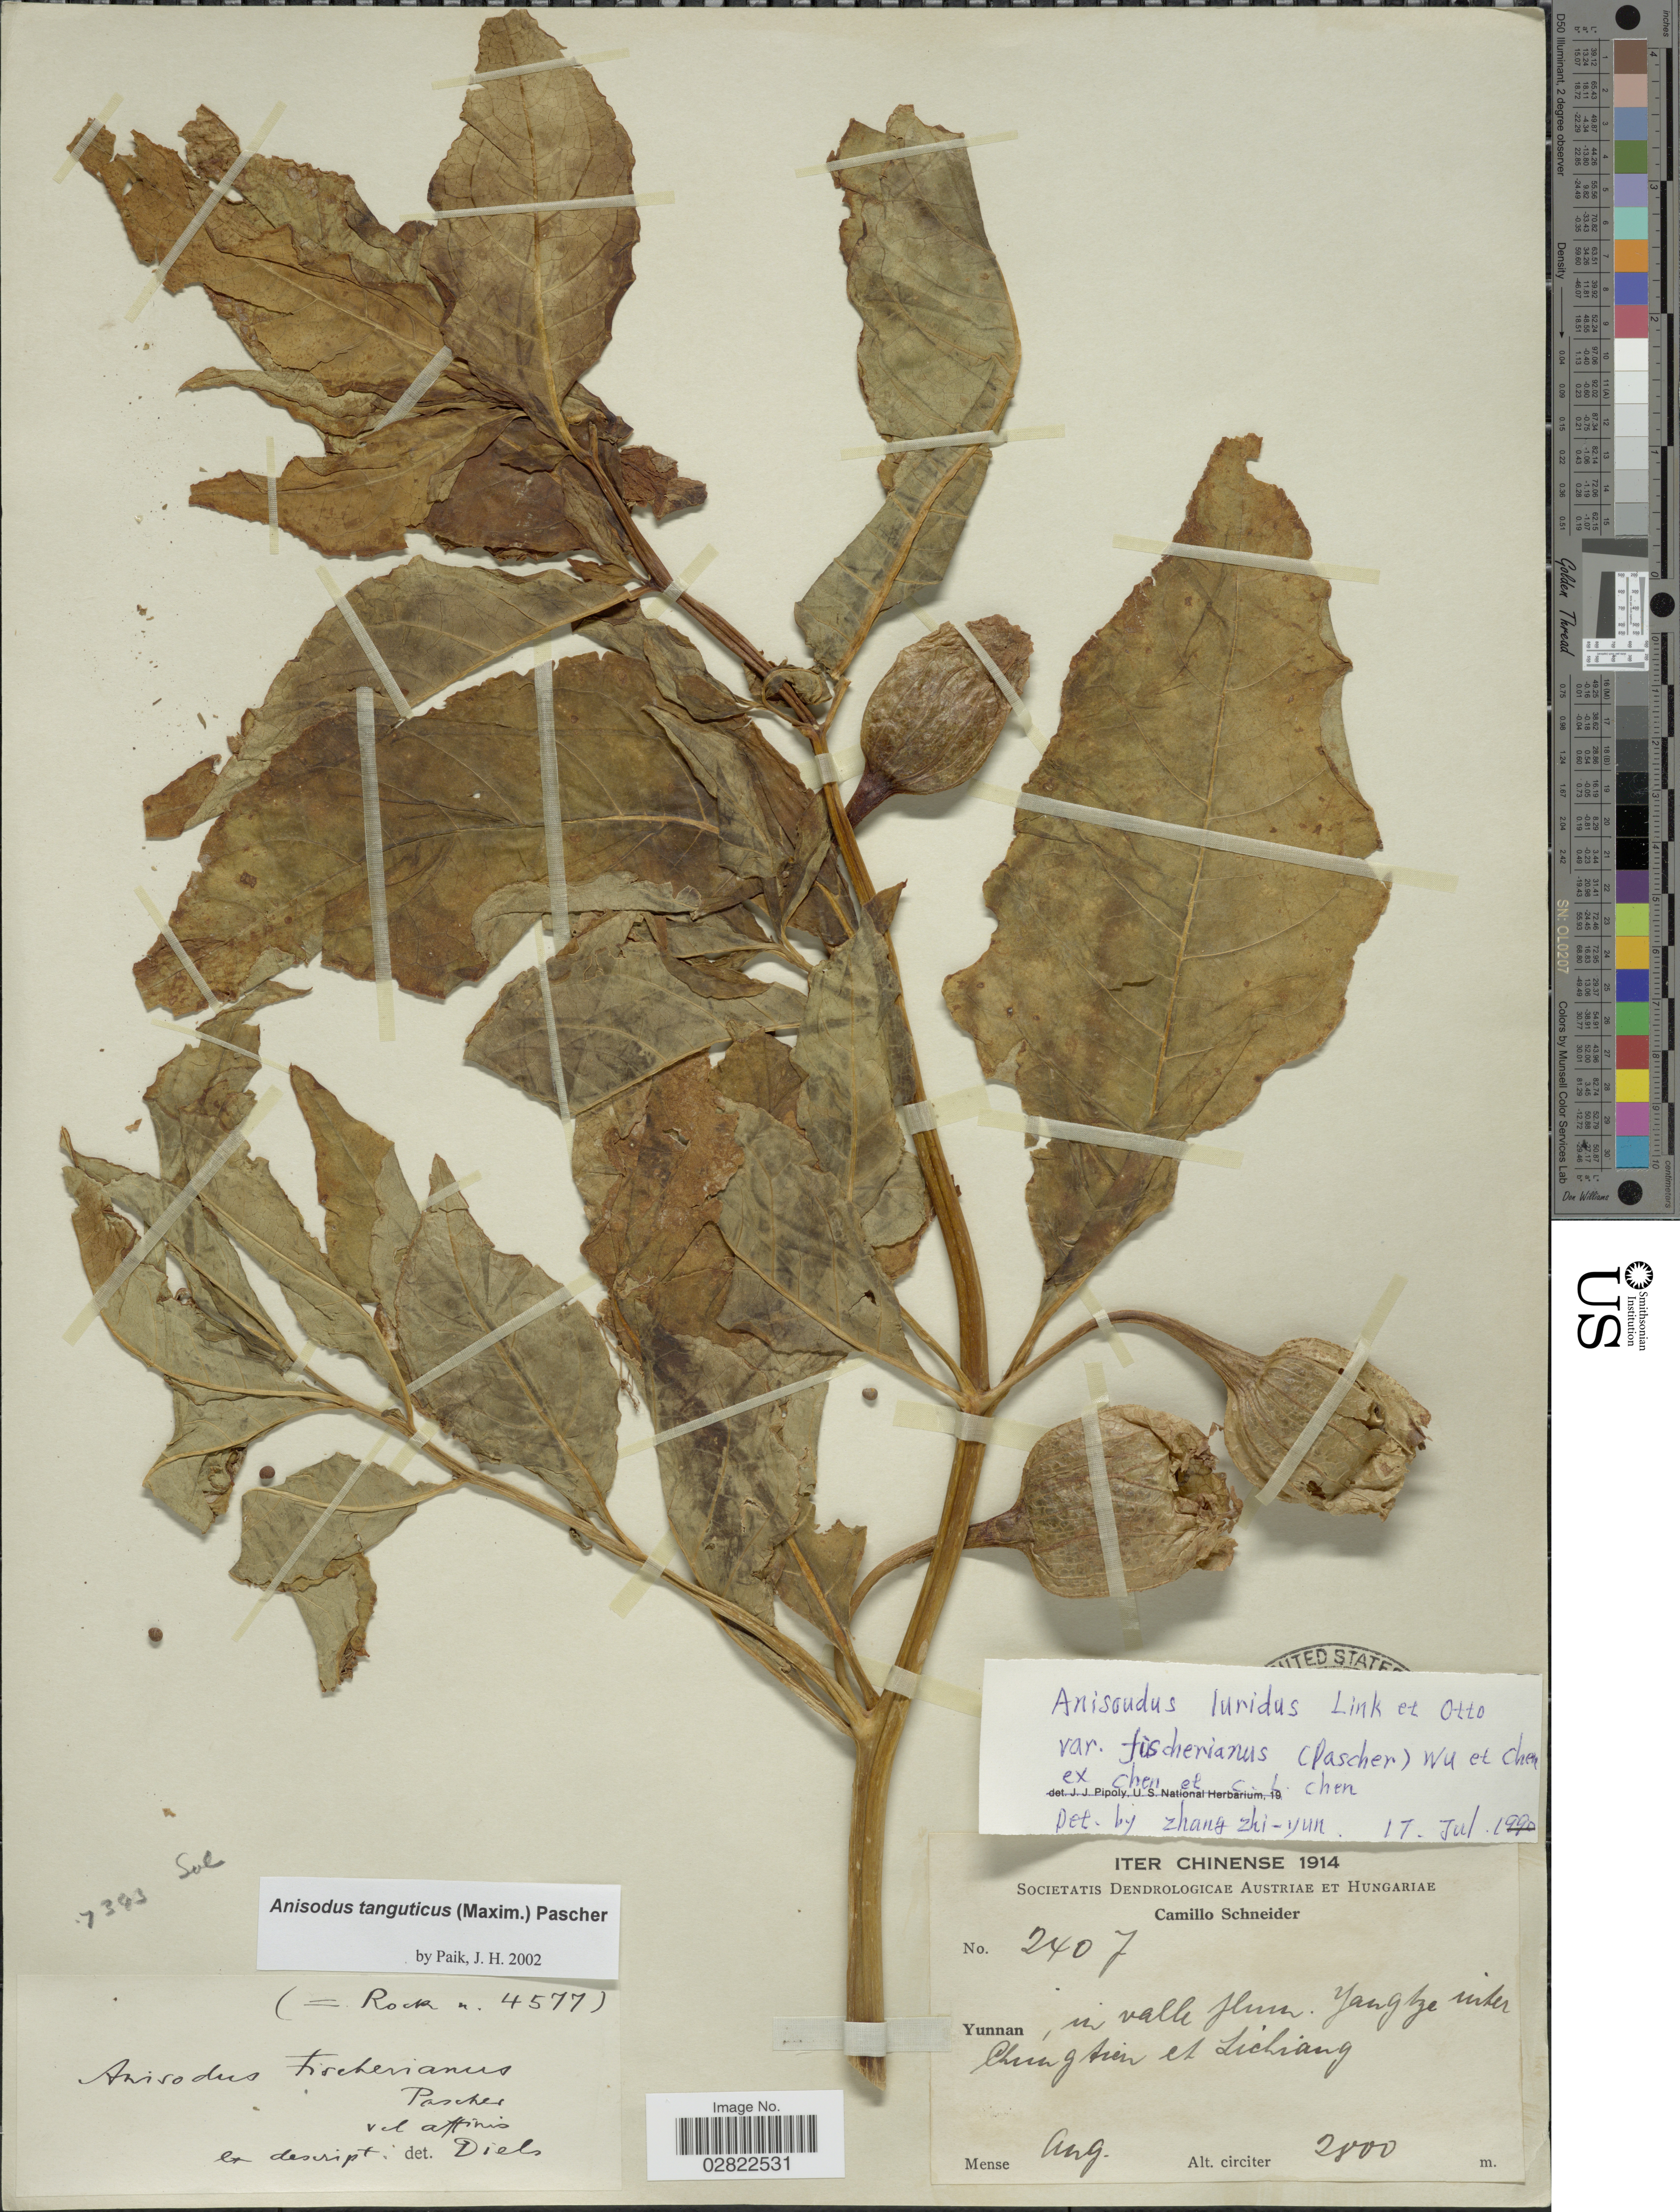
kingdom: Plantae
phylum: Tracheophyta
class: Magnoliopsida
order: Solanales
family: Solanaceae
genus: Anisodus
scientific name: Anisodus tanguticus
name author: (Maxim.) Pascher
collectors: C. K. Schneider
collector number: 2407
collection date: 1914-08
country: China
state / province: Yunnan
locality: In valle flumen. Yangtze inter Chungtsien et Lichiang.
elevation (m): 2800